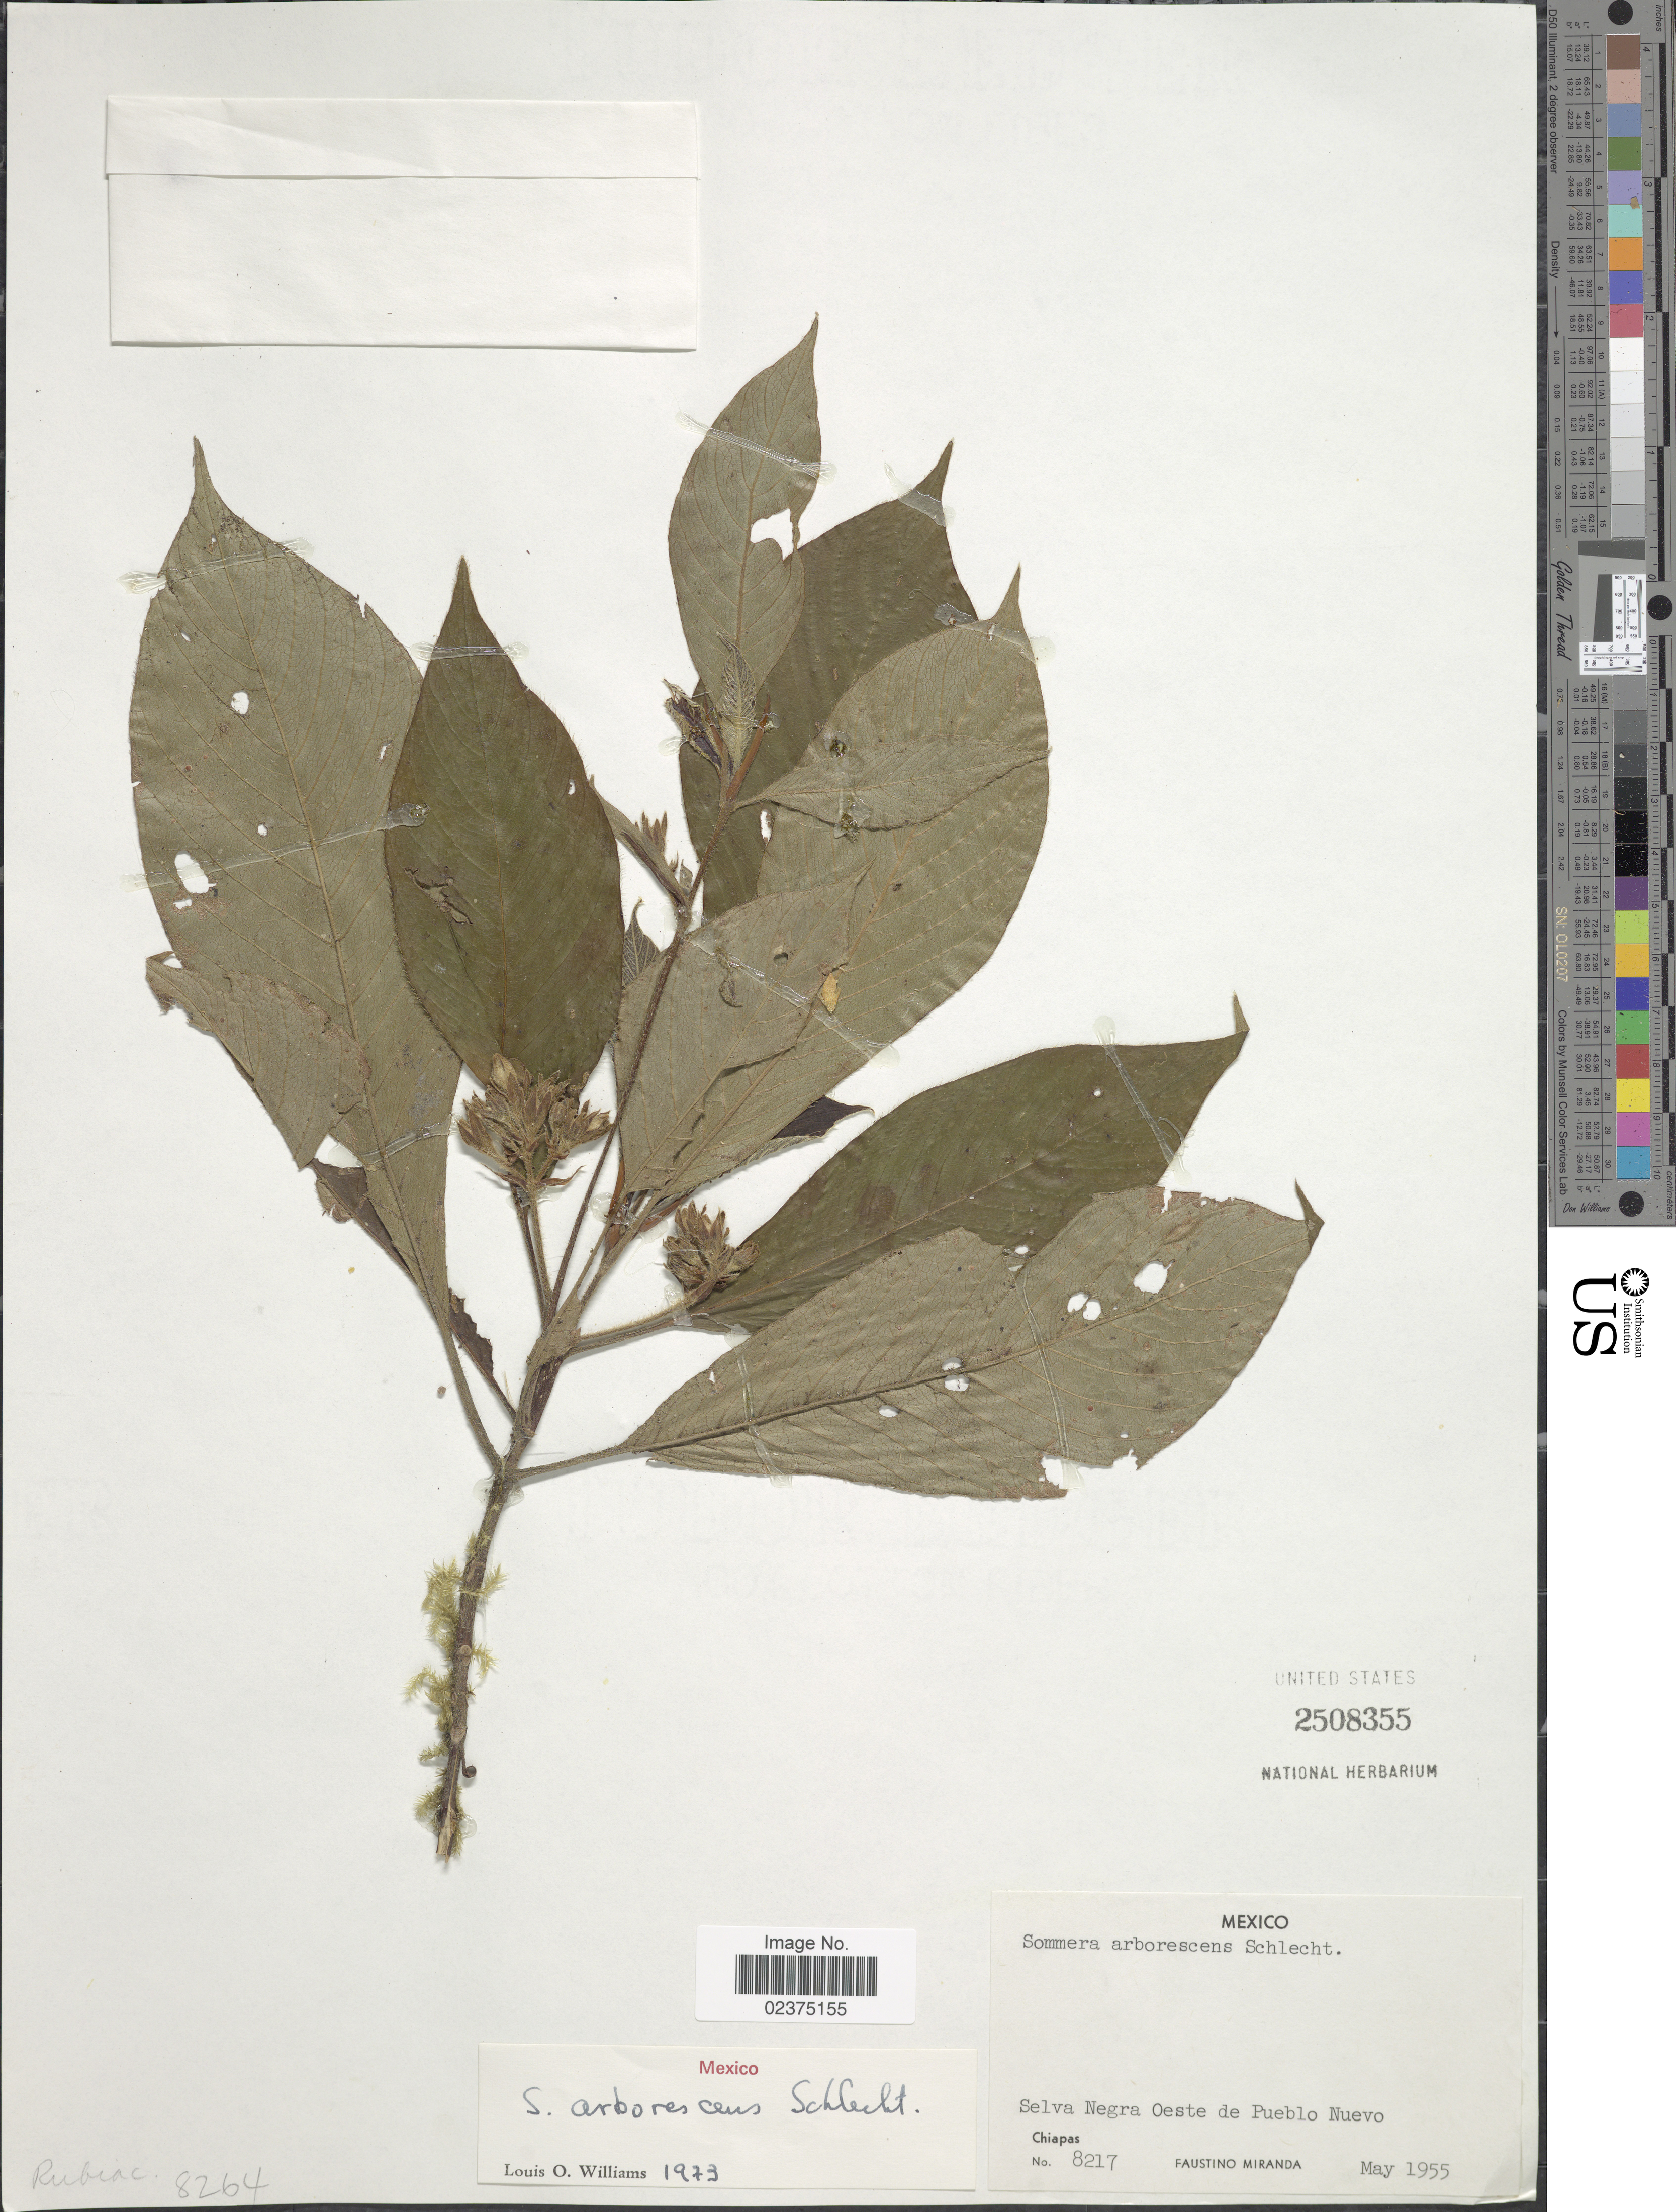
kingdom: Plantae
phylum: Tracheophyta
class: Magnoliopsida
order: Gentianales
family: Rubiaceae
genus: Sommera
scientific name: Sommera arborescens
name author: Schltdl.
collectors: F. Miranda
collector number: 8217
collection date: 1955-05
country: Mexico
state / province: Chiapas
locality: Selva Negra Oeste de Pueblo Nuevo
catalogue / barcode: US 2508355